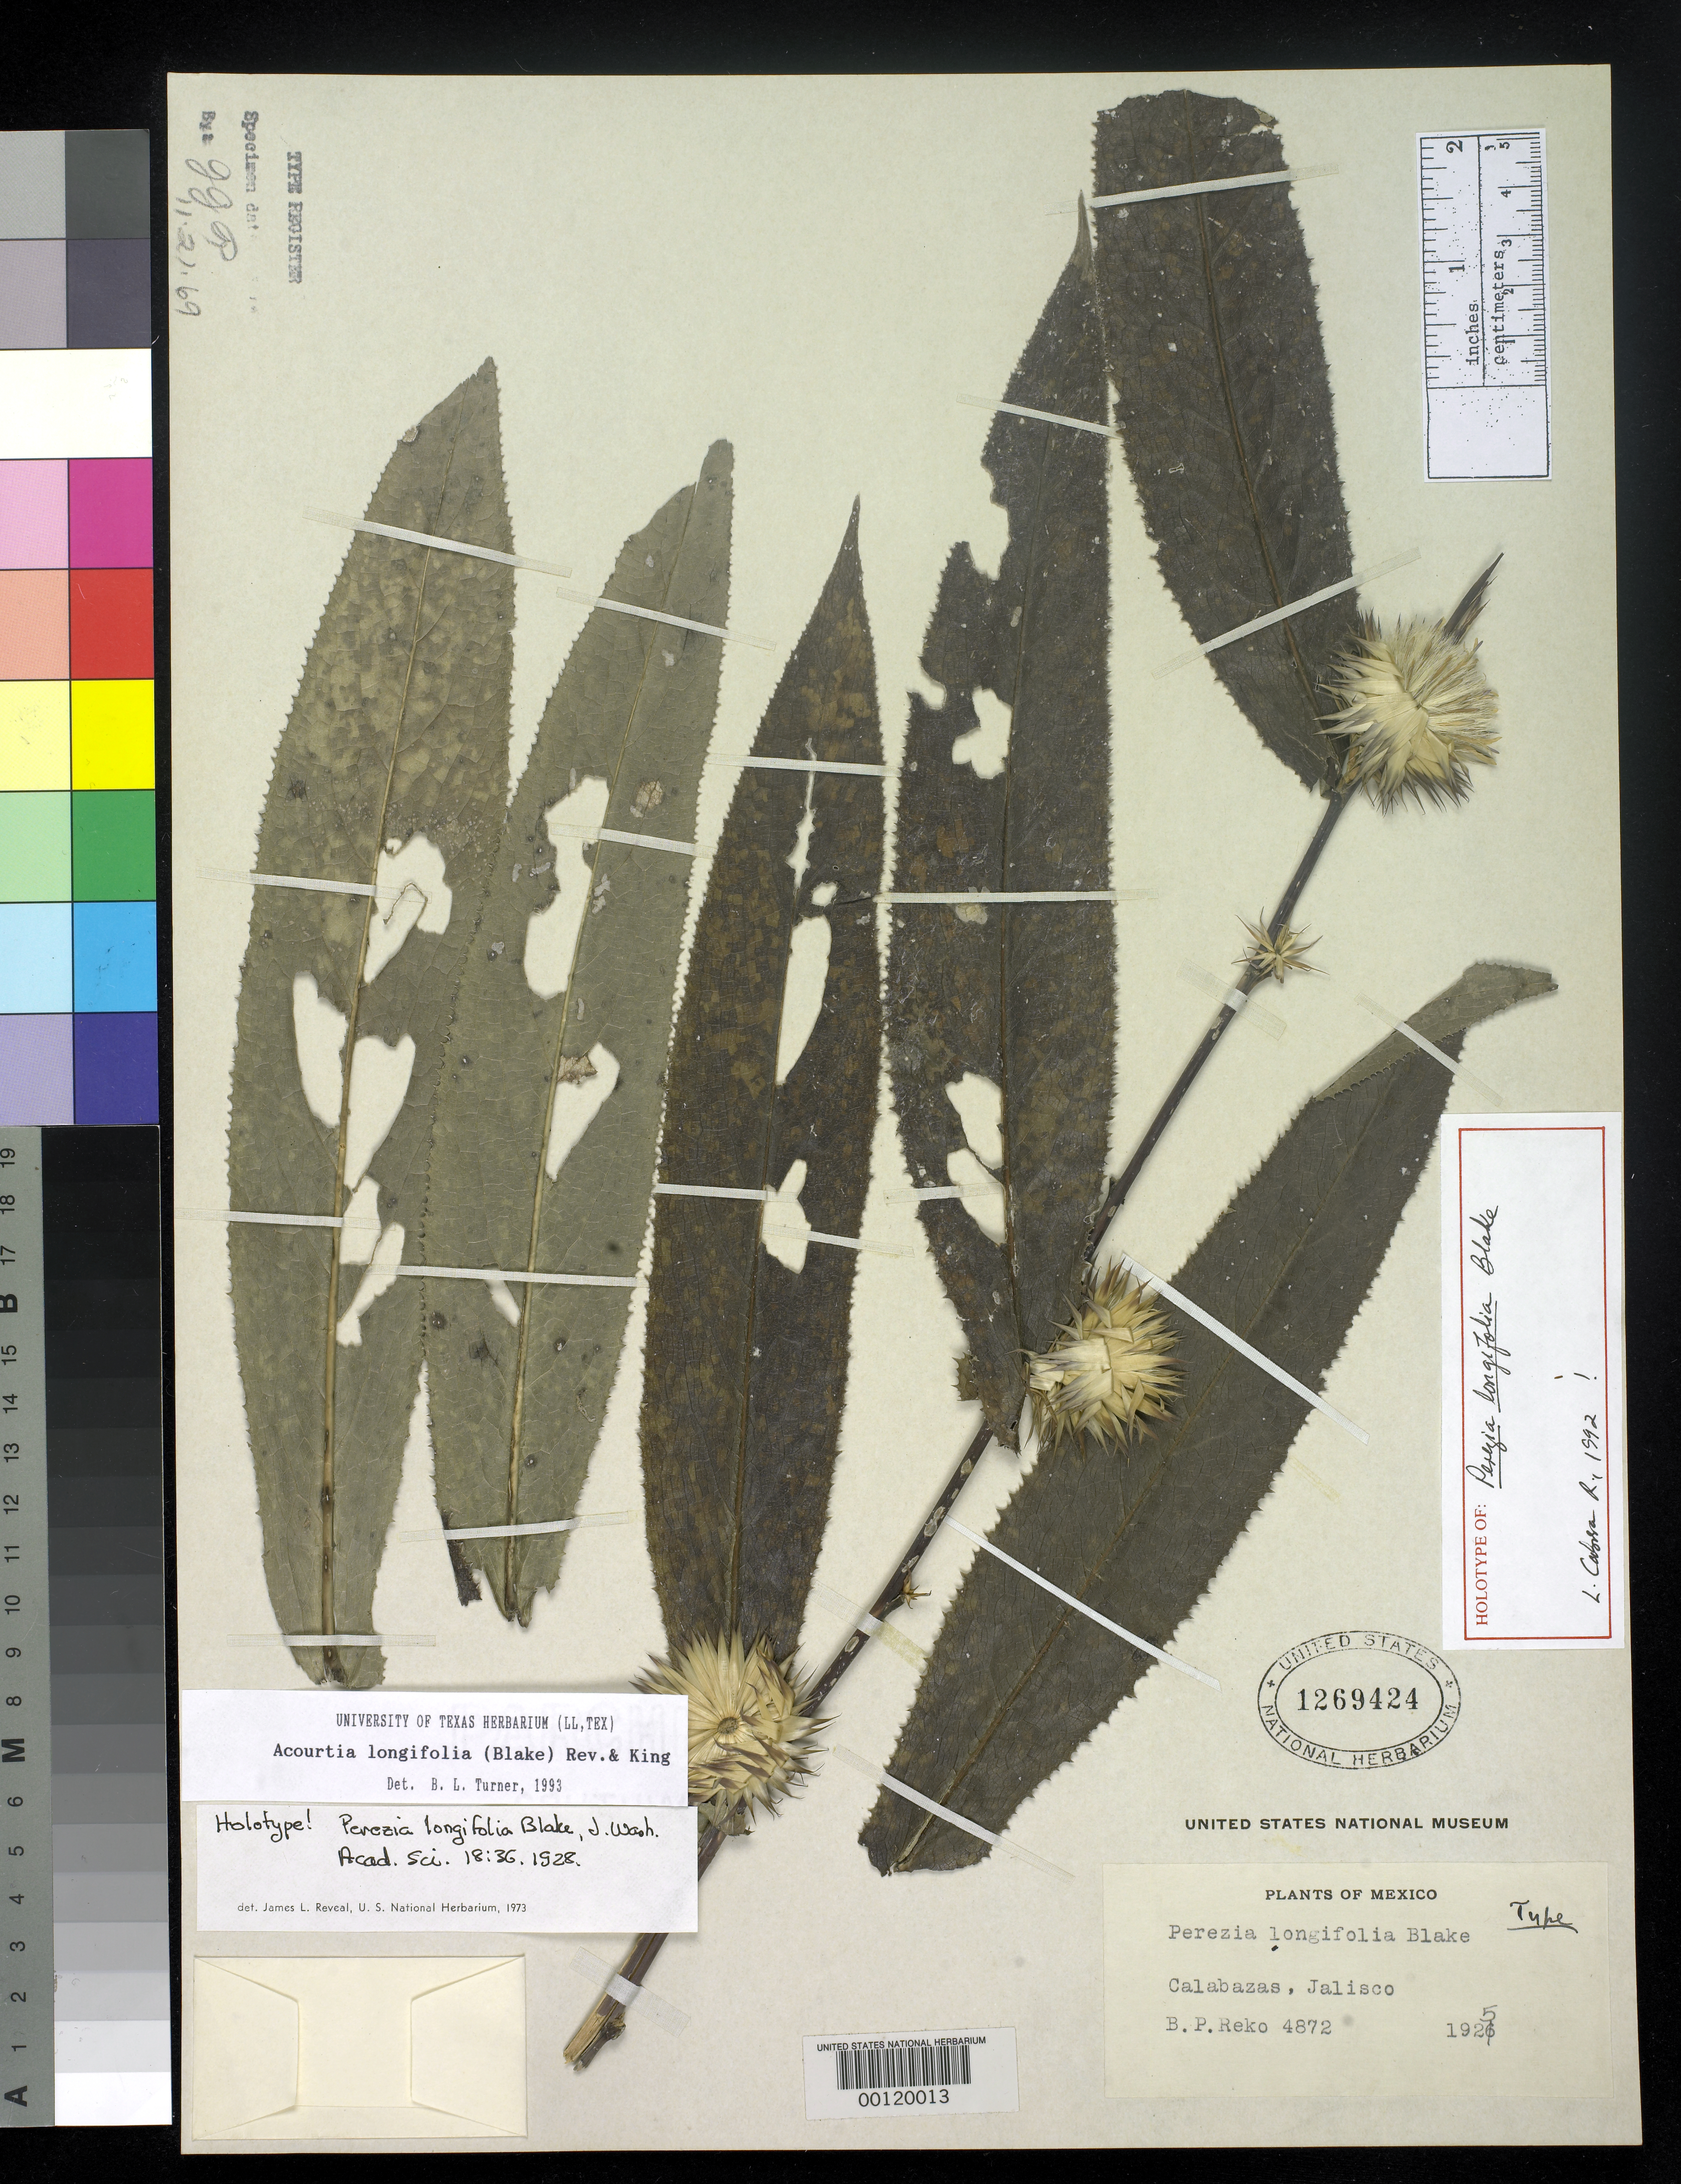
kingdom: Plantae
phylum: Tracheophyta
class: Magnoliopsida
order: Asterales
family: Asteraceae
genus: Perezia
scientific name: Perezia longifolia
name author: S.F. Blake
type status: Holotype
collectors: B. P. Reko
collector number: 4872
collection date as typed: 1925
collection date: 1925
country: Mexico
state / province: Jalisco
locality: Calabaza.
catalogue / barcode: US 1269424